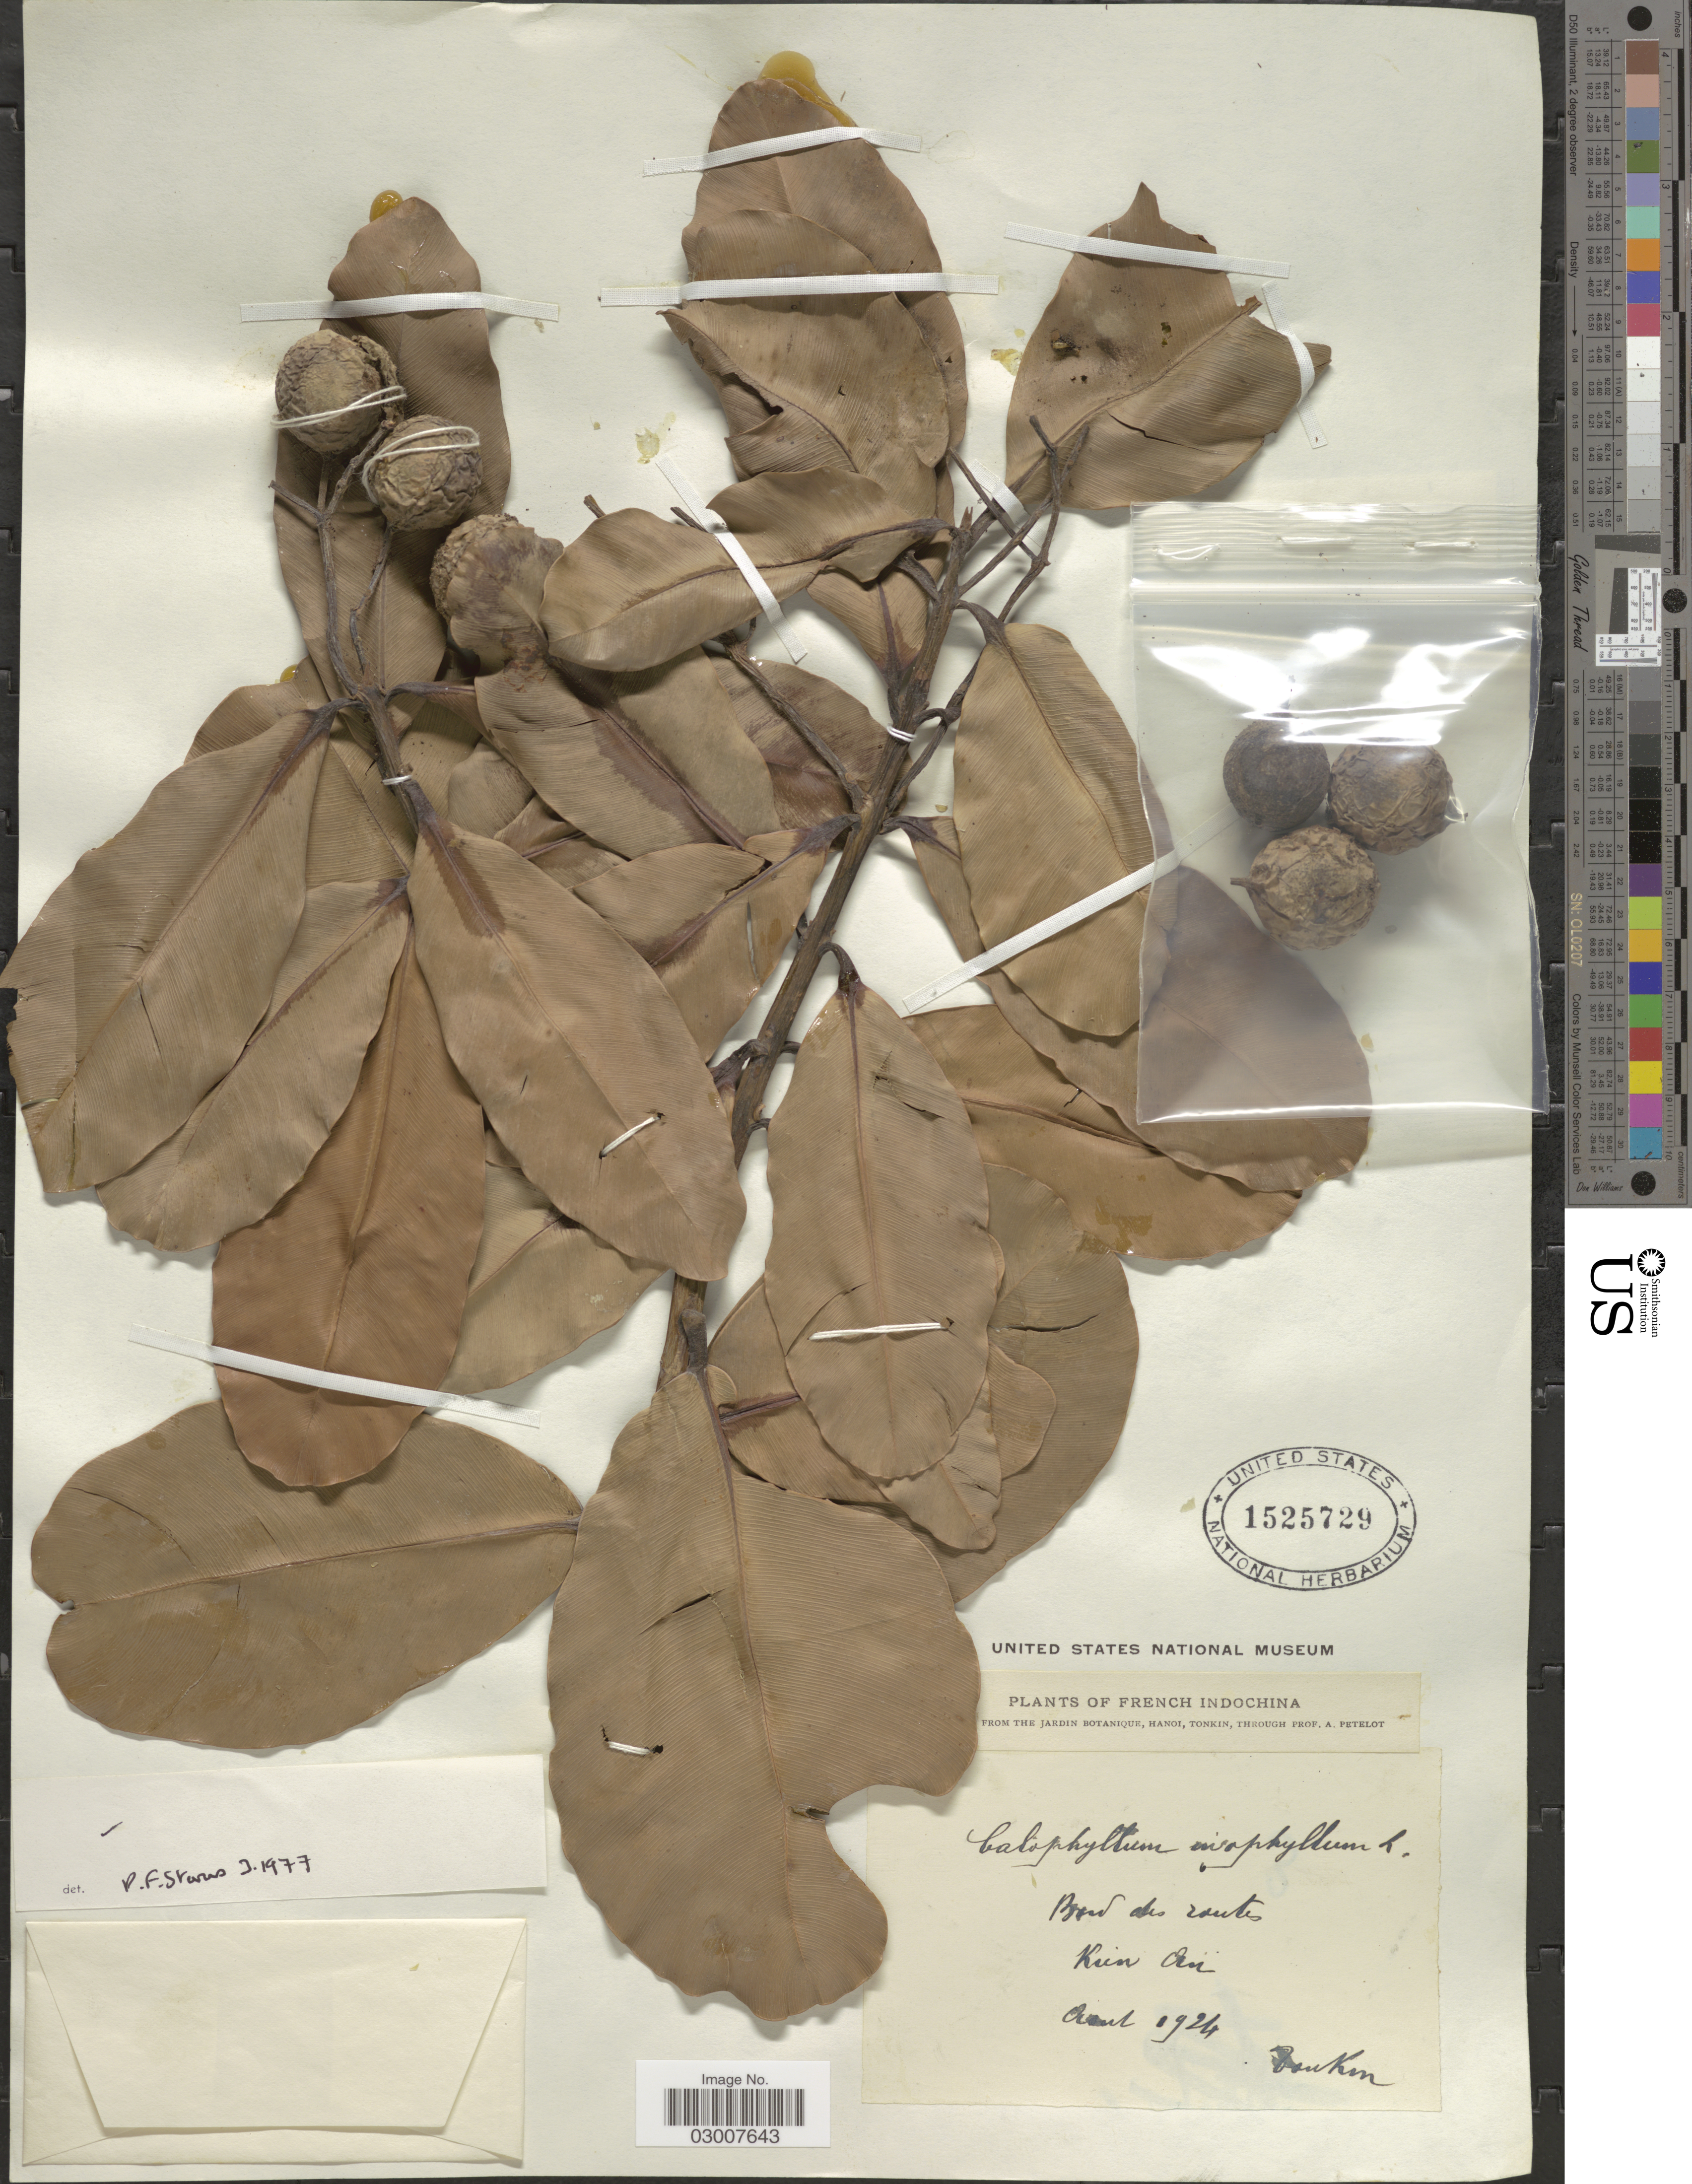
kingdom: Plantae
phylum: Tracheophyta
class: Magnoliopsida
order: Malpighiales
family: Calophyllaceae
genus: Calophyllum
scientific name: Calophyllum inophyllum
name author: L.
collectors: A. Petelot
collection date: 1924-08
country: Vietnam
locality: Tonkin. Kun An. [interpreted] French Indochina.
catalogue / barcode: US 1525729